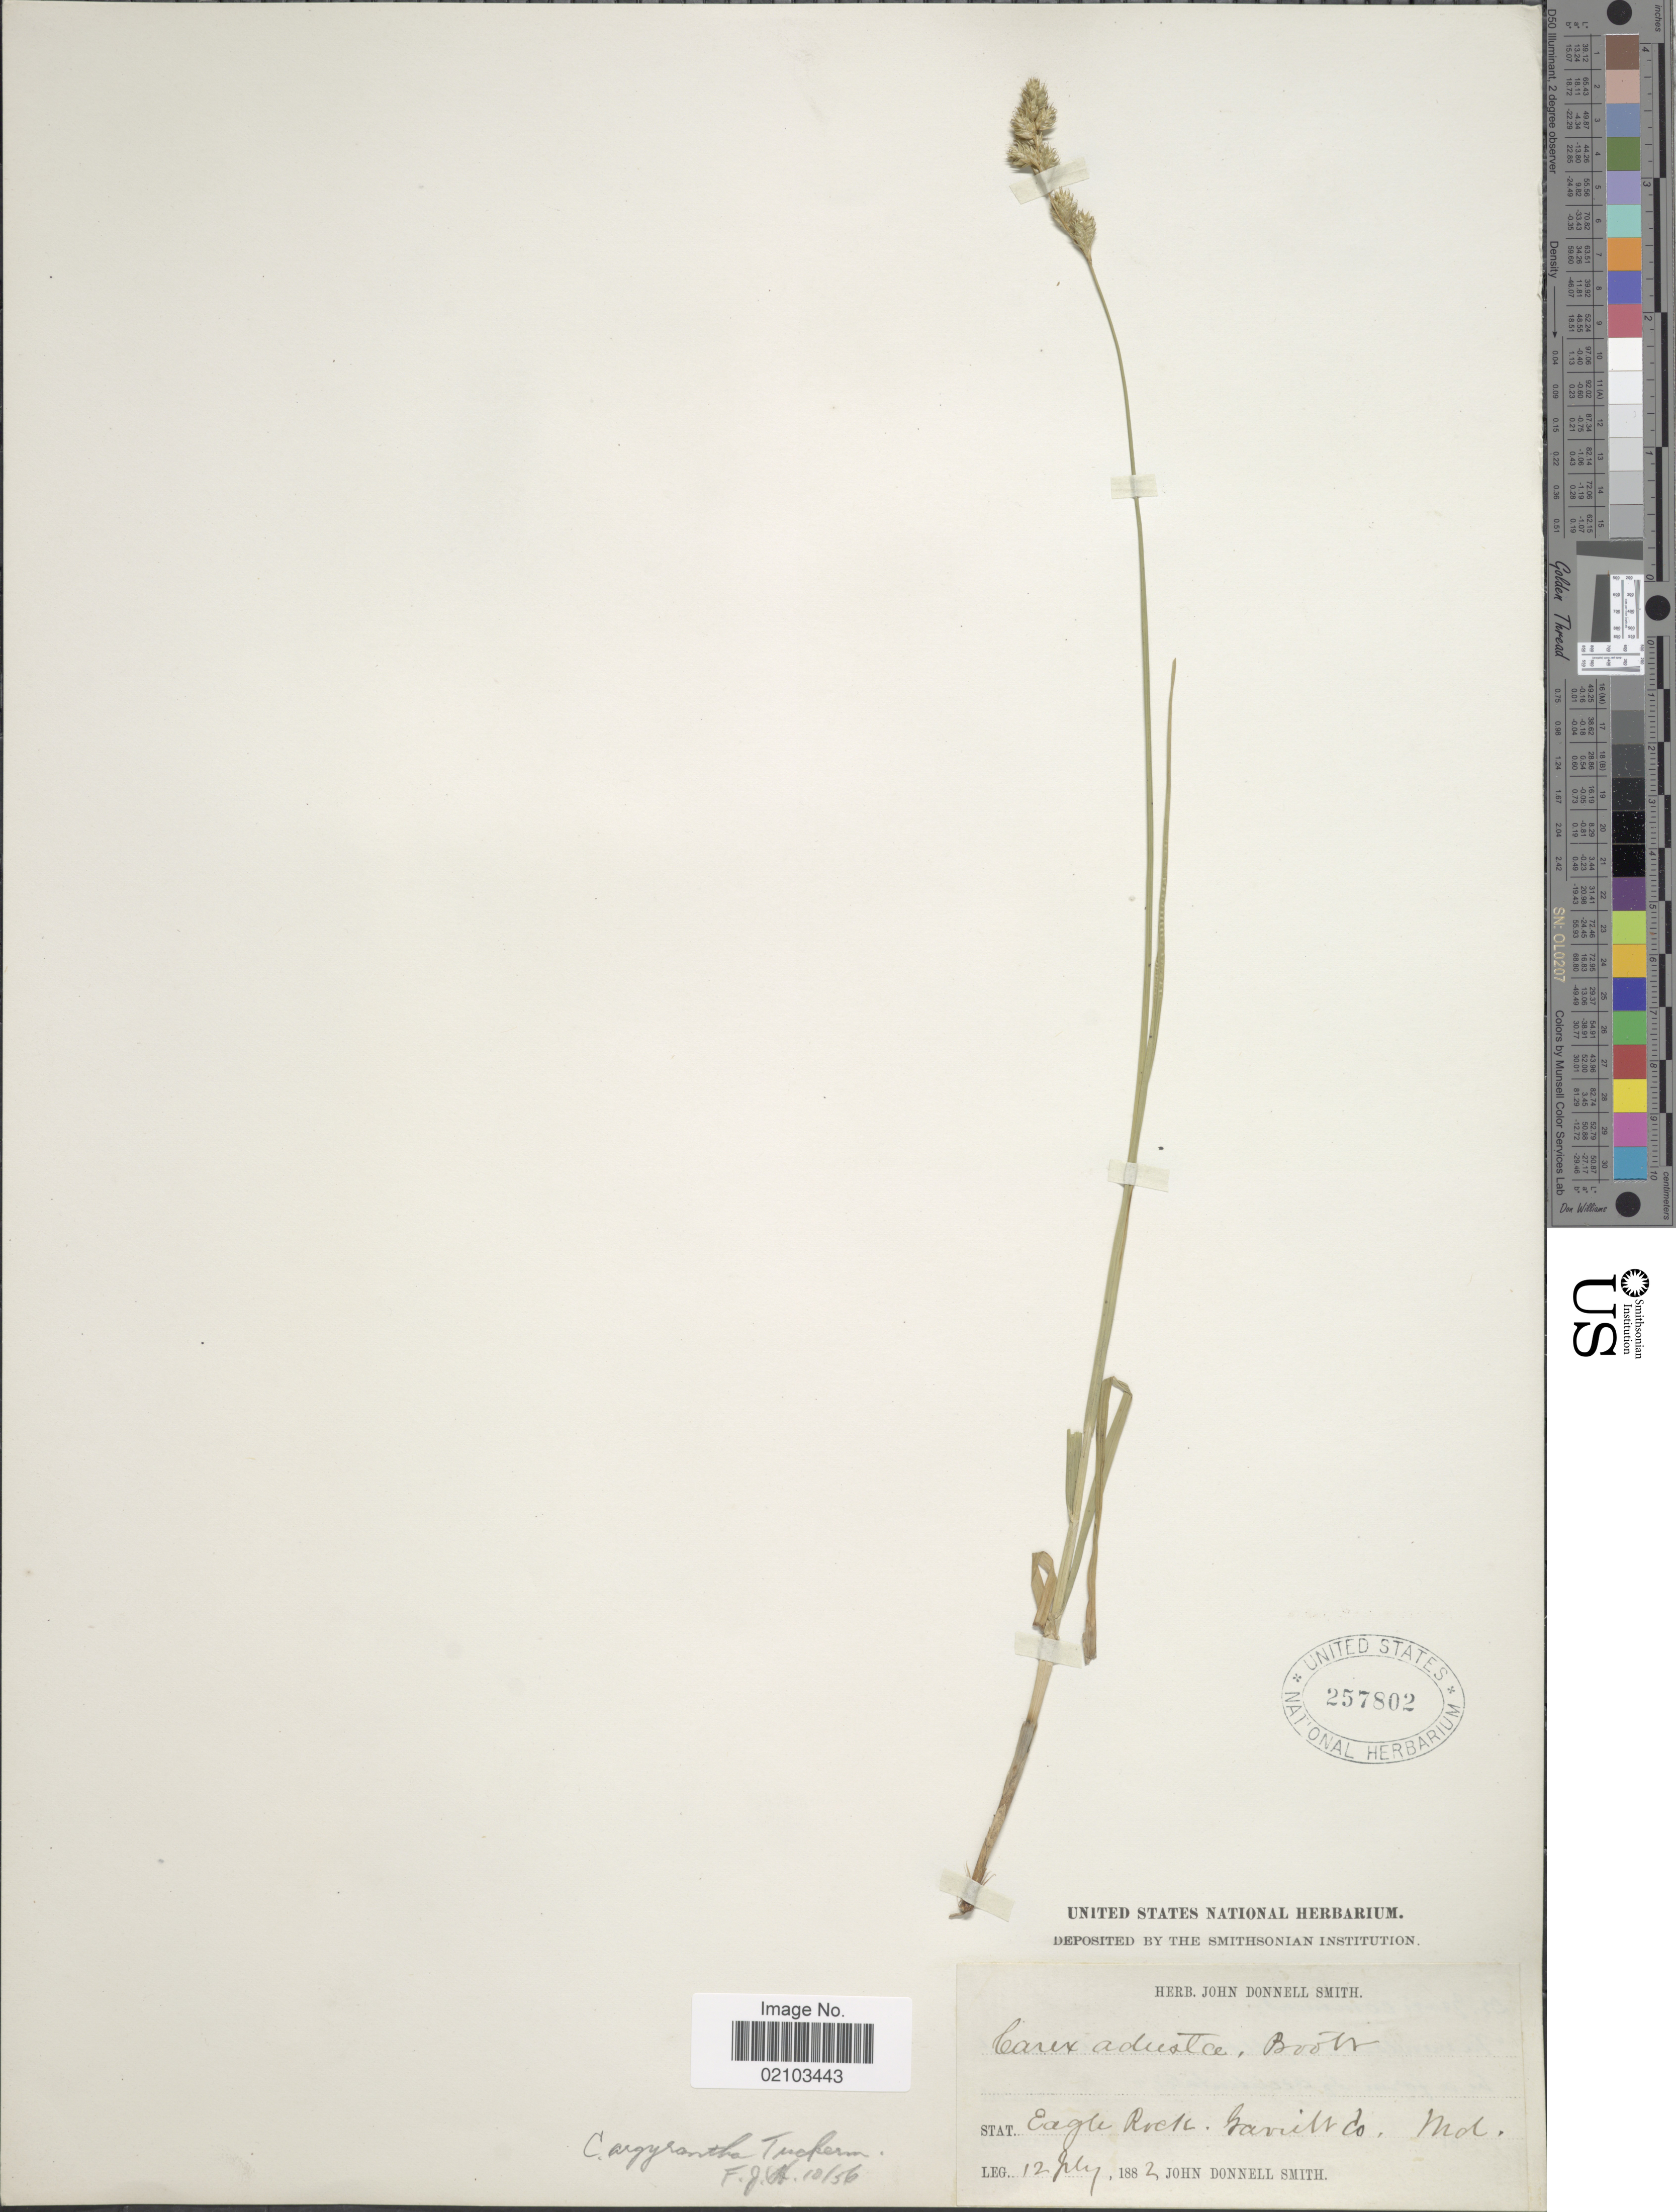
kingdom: Plantae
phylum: Tracheophyta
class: Liliopsida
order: Poales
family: Cyperaceae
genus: Carex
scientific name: Carex argyrantha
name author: Tuck. ex Boott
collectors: J. Donnell Smith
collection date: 1882-07-12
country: United States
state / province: Maryland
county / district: Garrett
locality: Eagle Rock, Garrett Co.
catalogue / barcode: US 257802